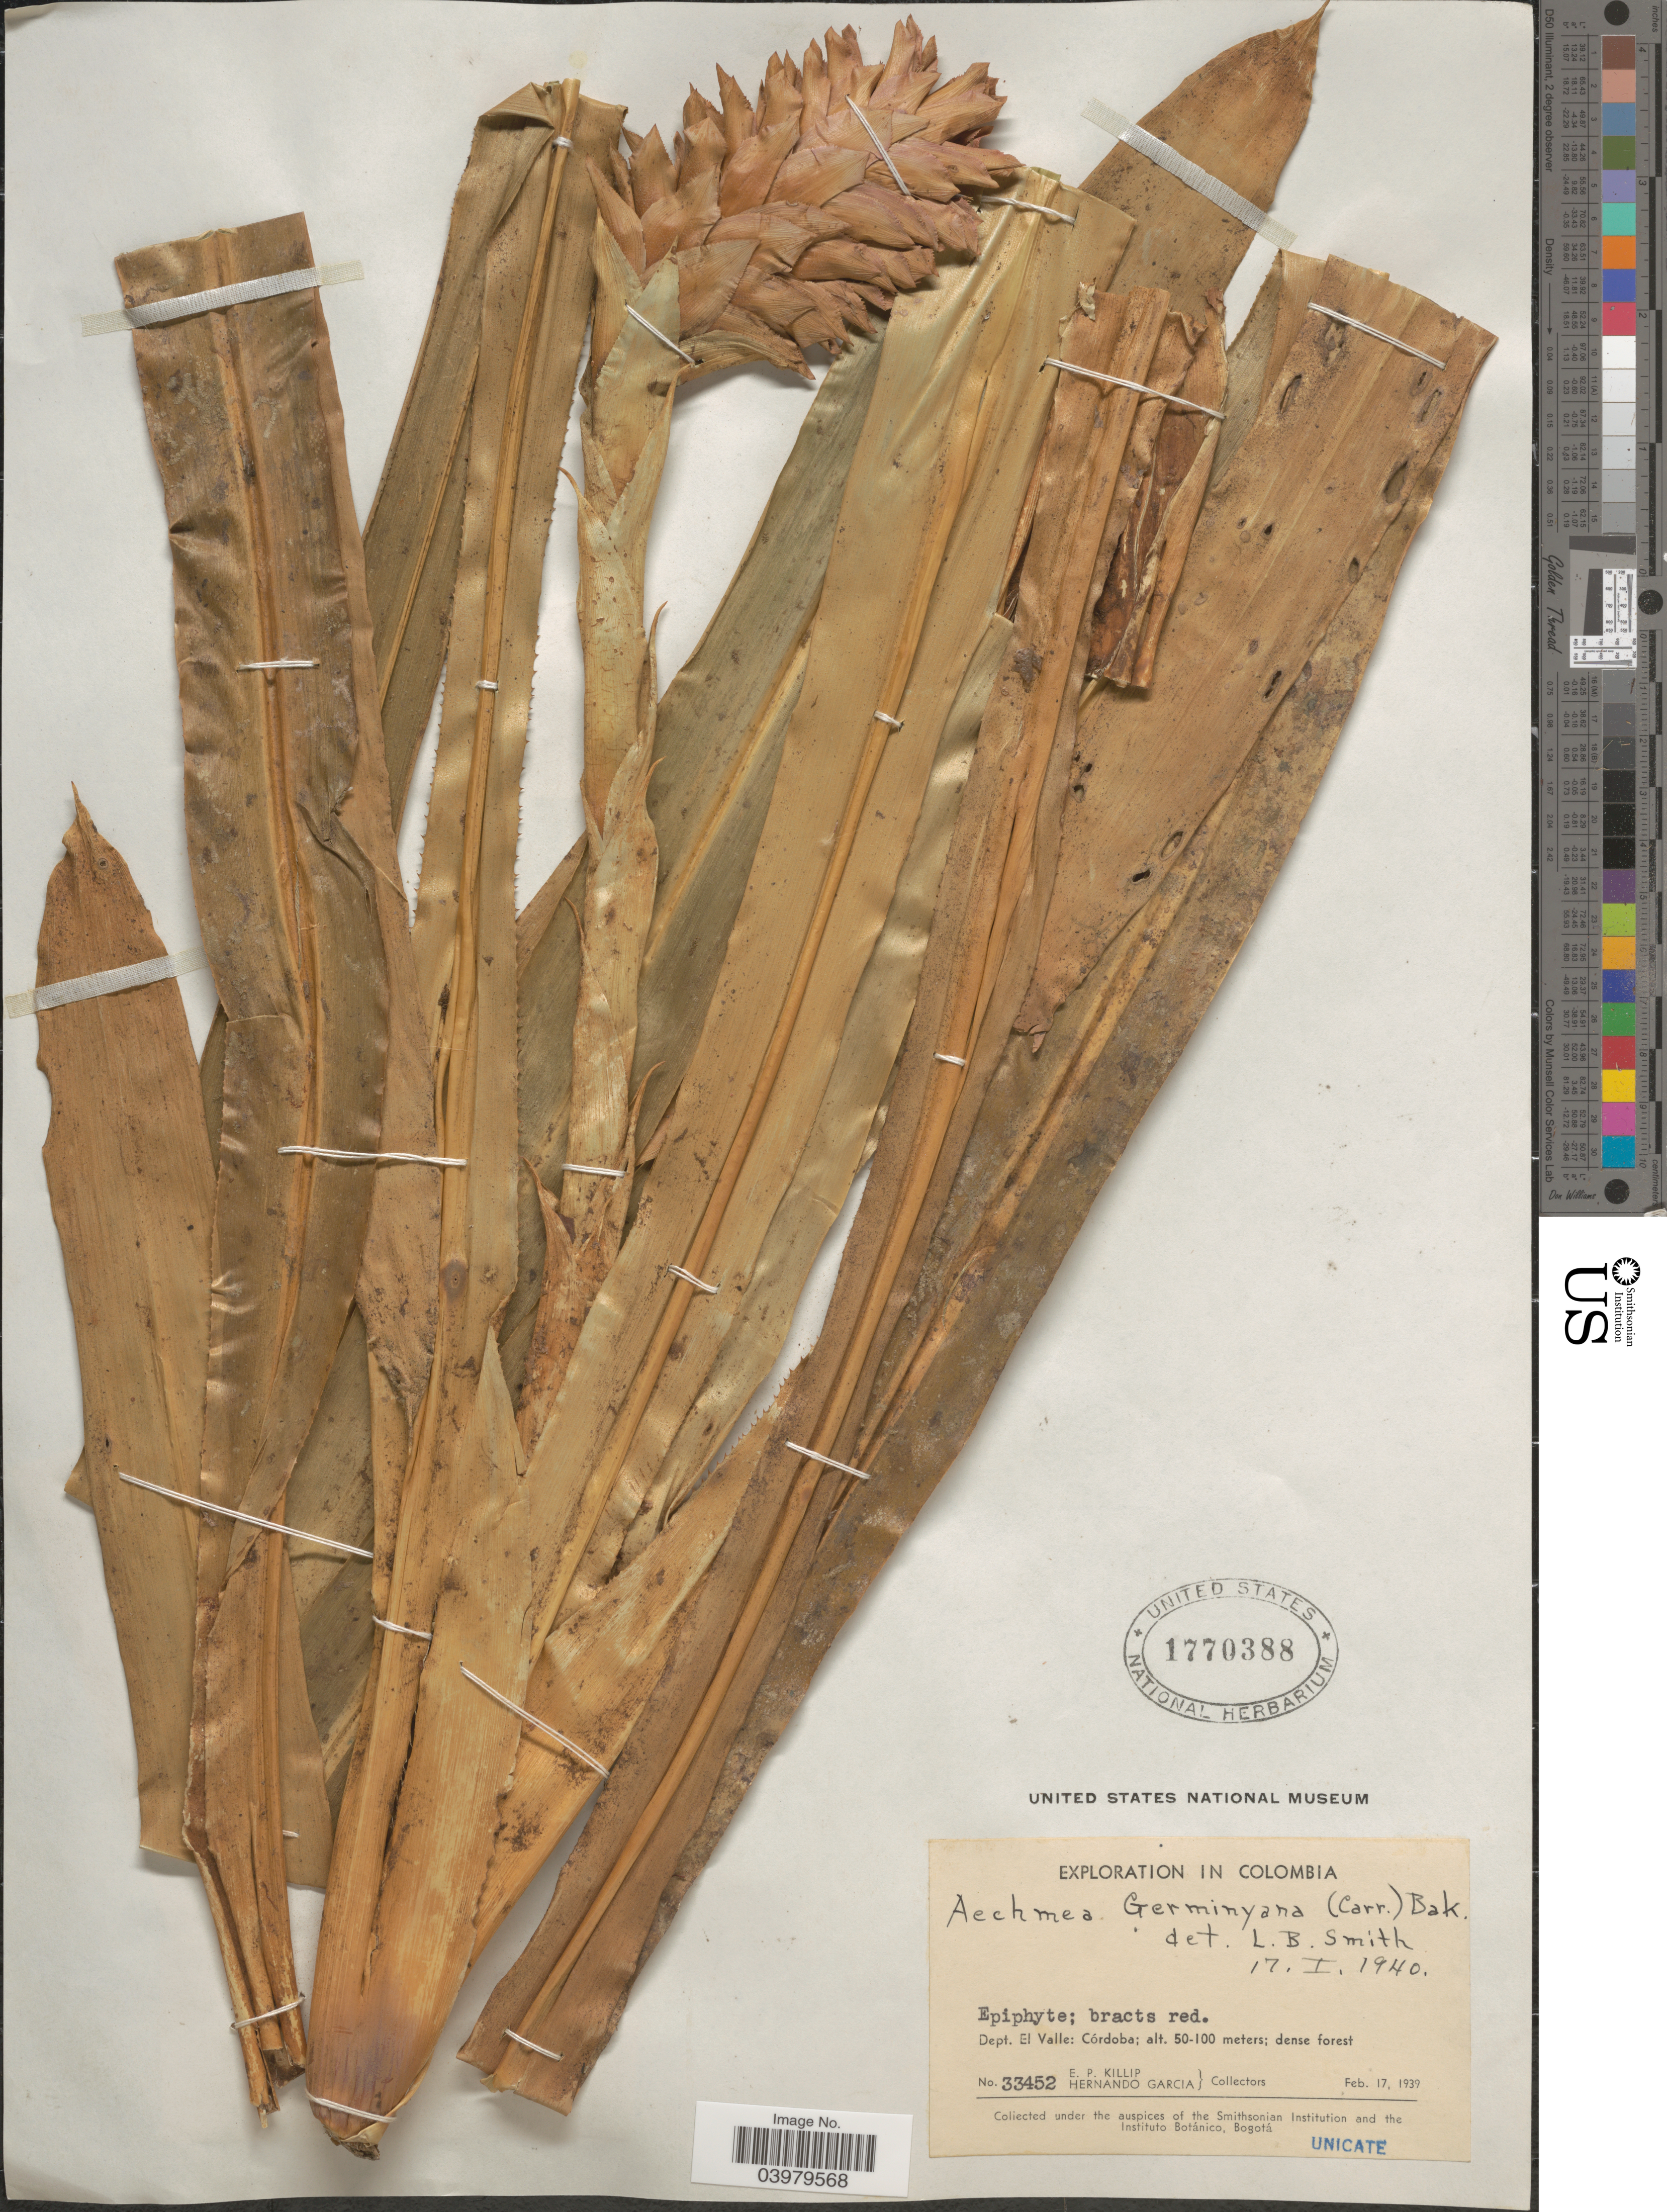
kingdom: Plantae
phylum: Tracheophyta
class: Liliopsida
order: Poales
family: Bromeliaceae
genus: Aechmea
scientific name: Aechmea germinyana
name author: (Carrière) Baker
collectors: E. P. Killip & H. Garcia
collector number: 33452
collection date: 1939-02-17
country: Colombia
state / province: Valle del Cauca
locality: Dept. El Valle: Córdoba.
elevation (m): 50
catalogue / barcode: US 1770388